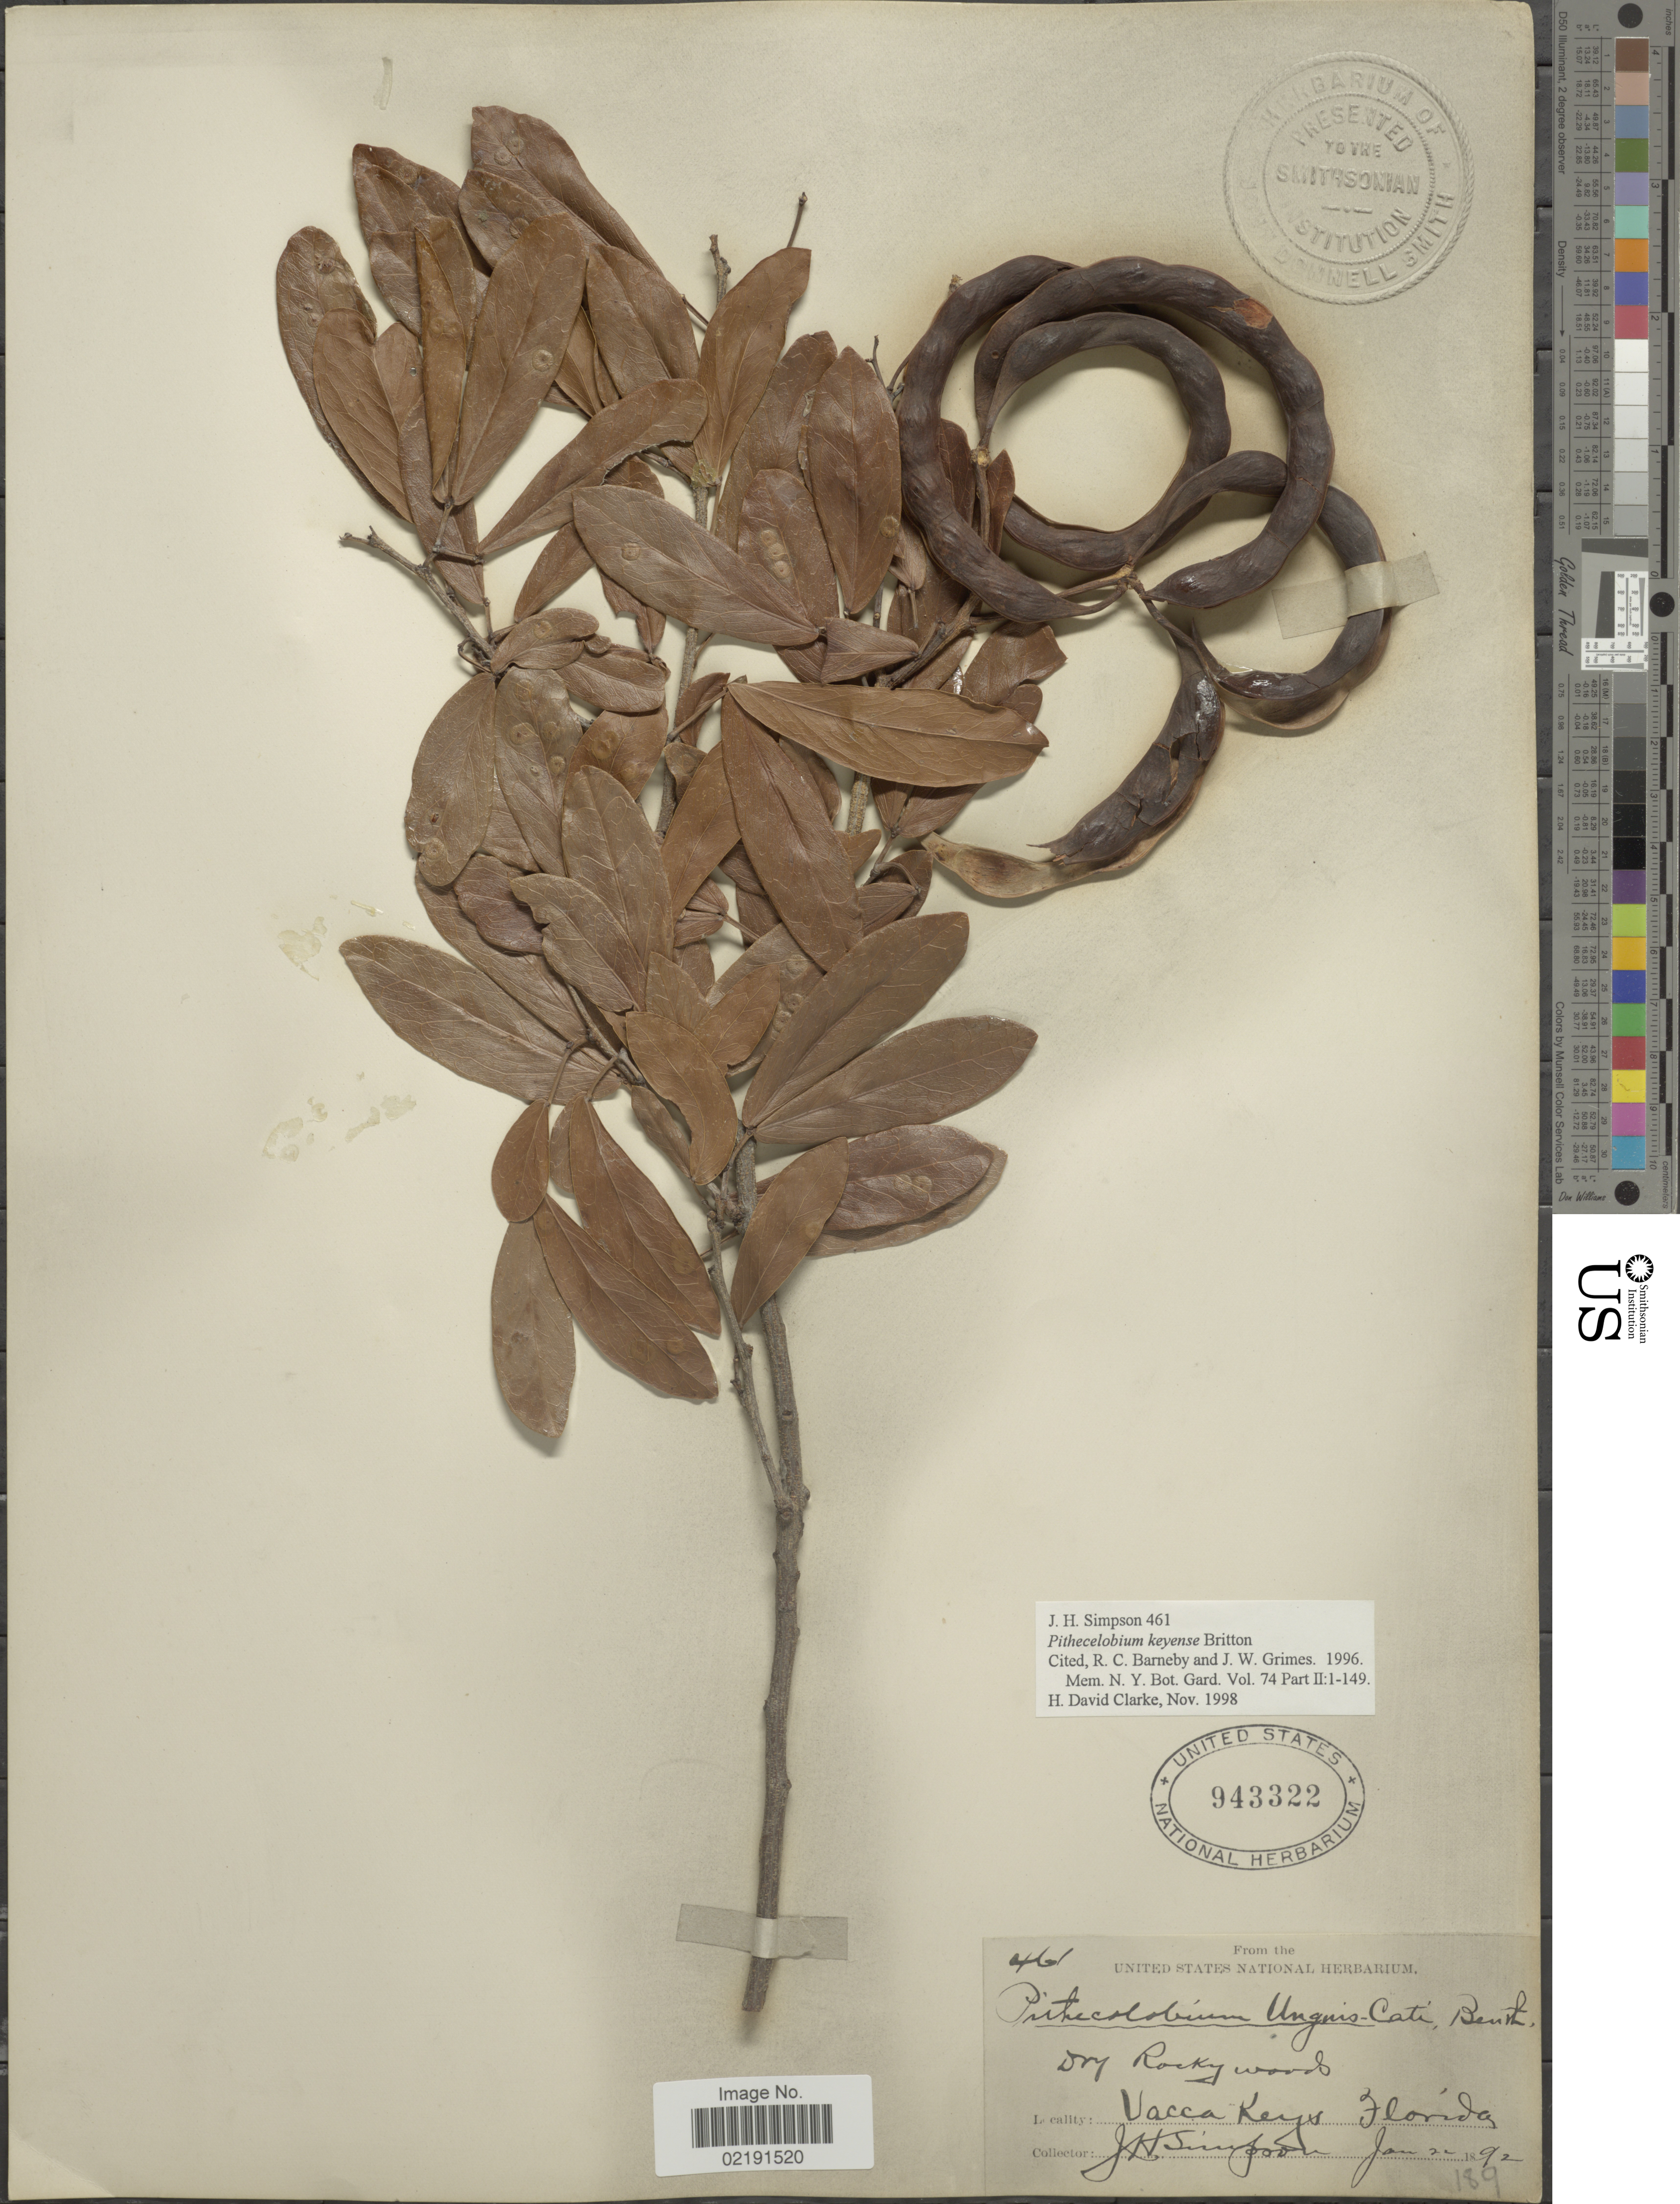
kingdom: Plantae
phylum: Tracheophyta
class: Magnoliopsida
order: Fabales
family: Fabaceae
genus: Pithecellobium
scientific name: Pithecellobium unguis-cati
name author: (L.) Benth.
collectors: J. H. Simpson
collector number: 461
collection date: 1892-01-22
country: United States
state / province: Florida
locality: Dry Rocky woods, Vacca Keys, Florida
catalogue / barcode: US 943322